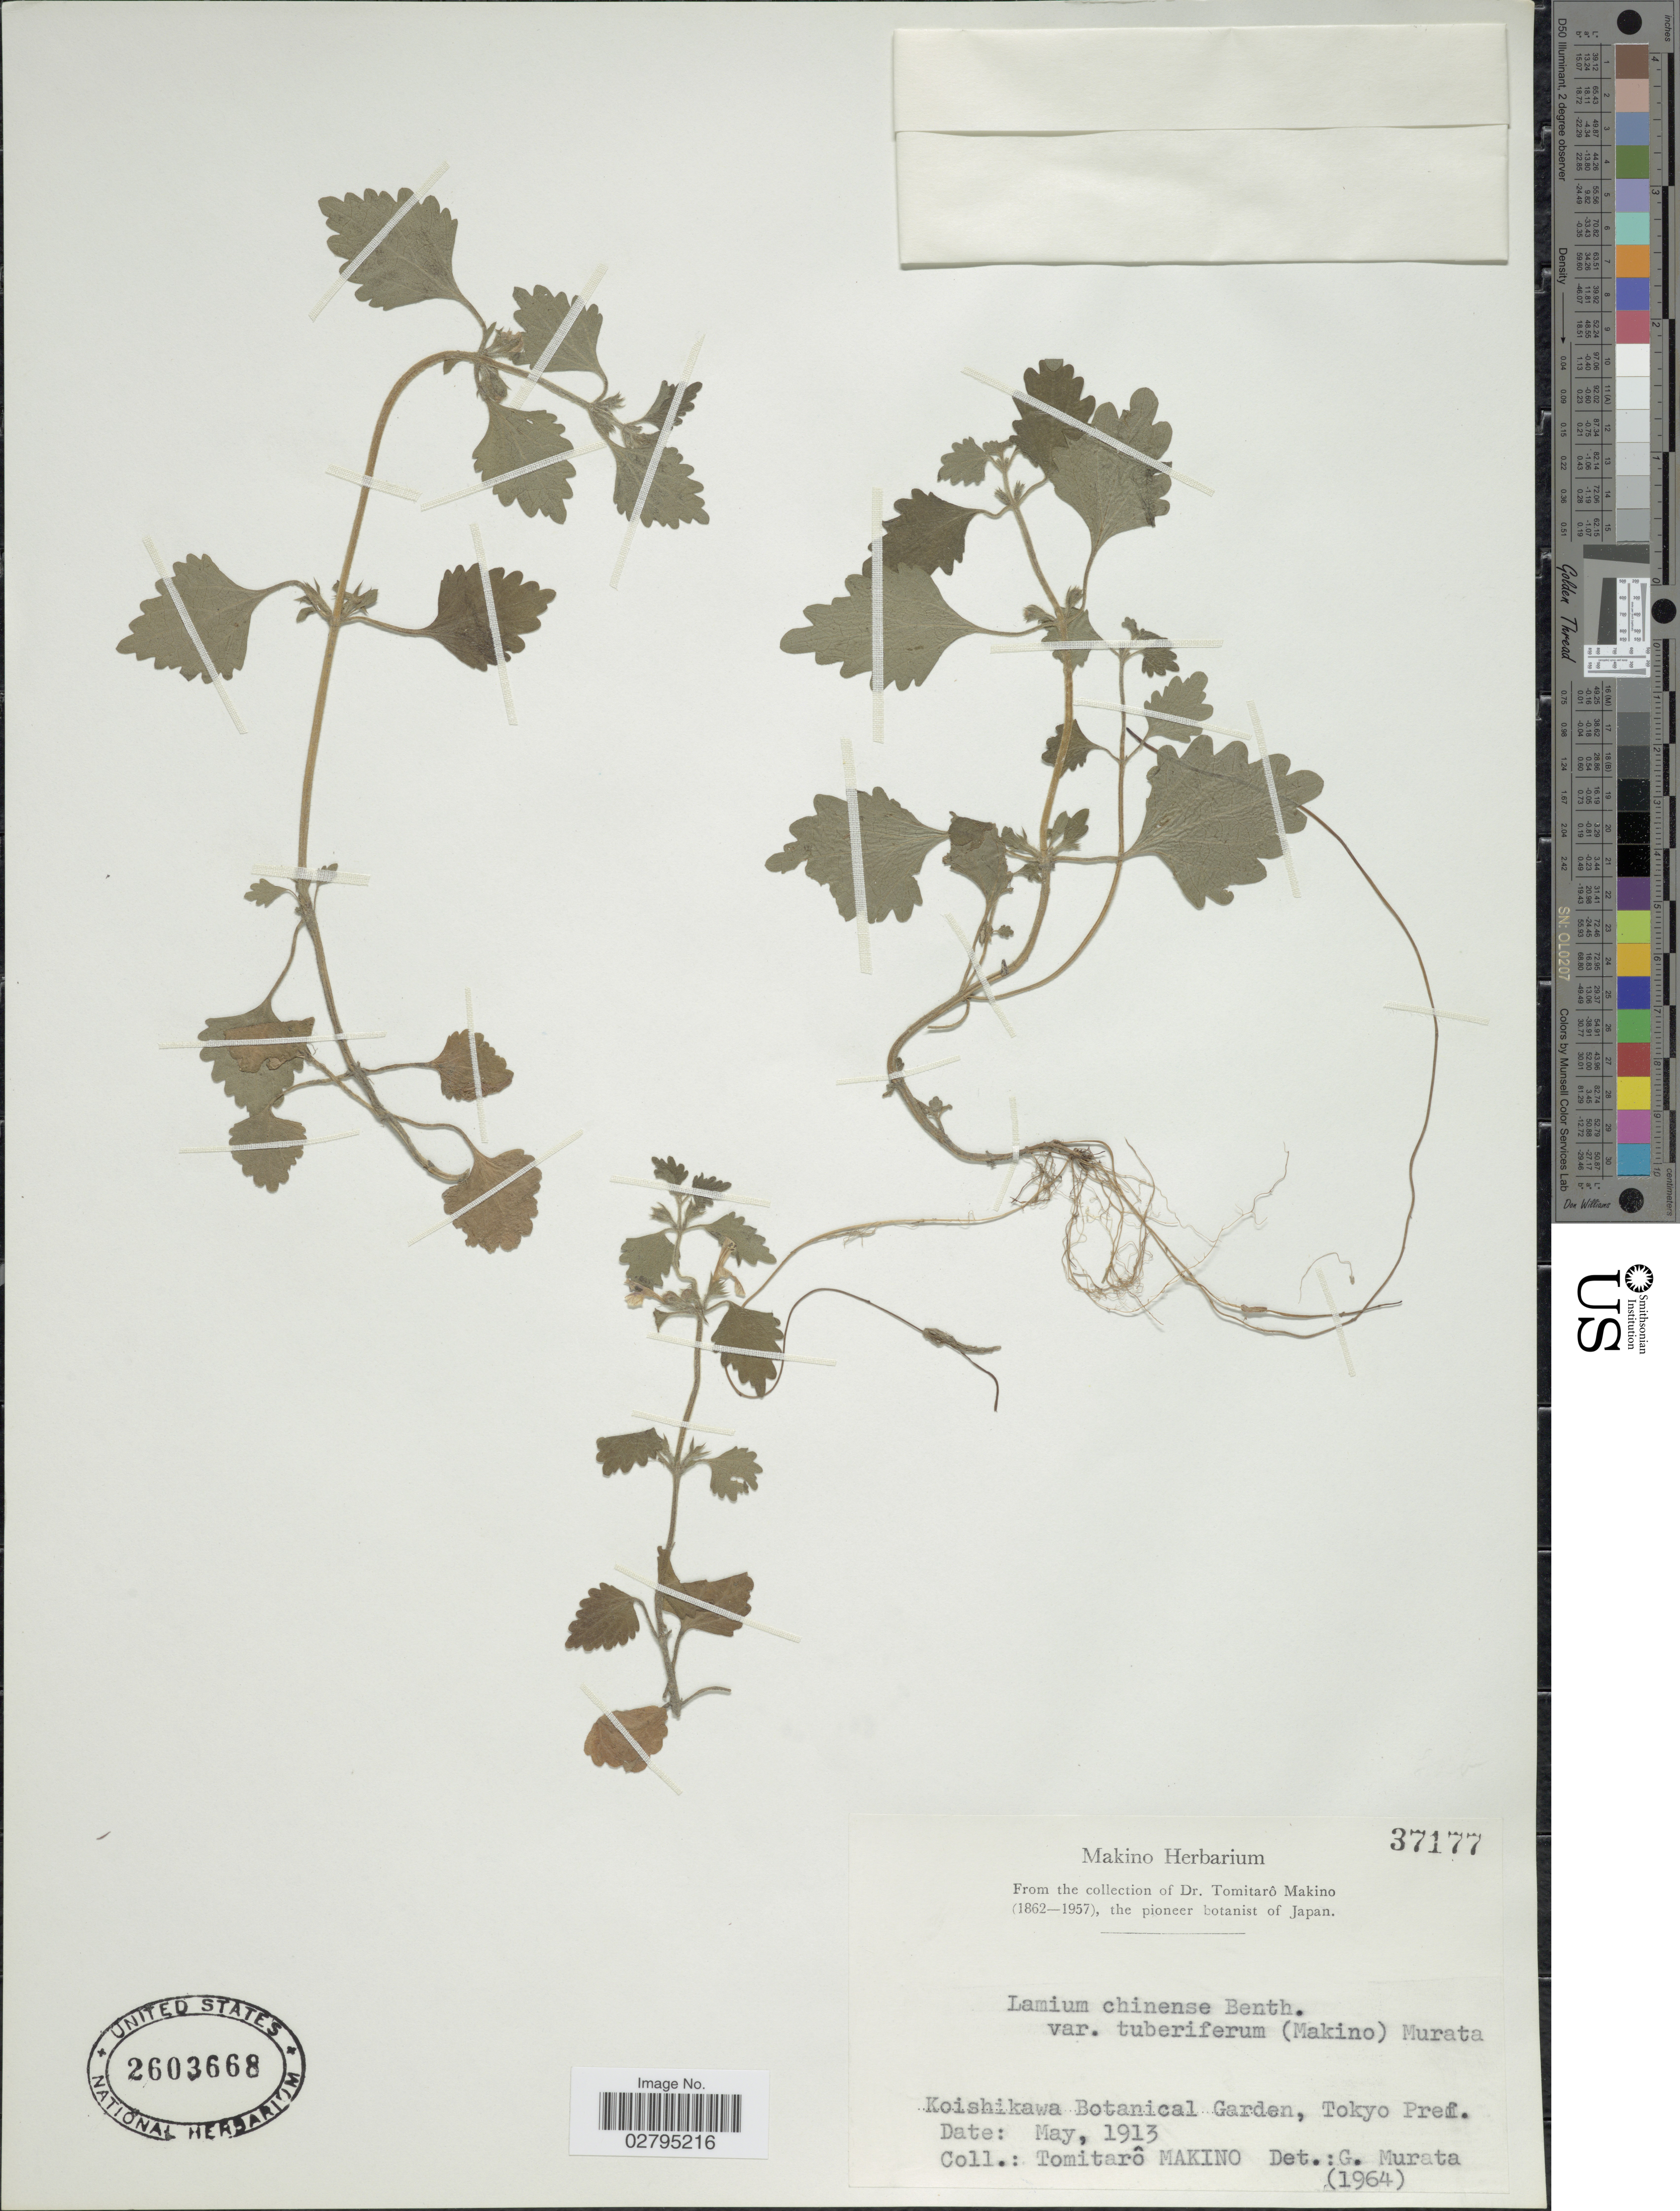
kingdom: Plantae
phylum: Tracheophyta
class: Magnoliopsida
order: Lamiales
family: Lamiaceae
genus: Matsumurella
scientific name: Matsumurella tuberifera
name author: (Makino) Makino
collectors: T. Makino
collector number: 37177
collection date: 1913-05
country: Japan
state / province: Tokyo, Federal City of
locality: Koishikawa Botanical Garden, Tokyo Pref.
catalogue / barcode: US 2603668